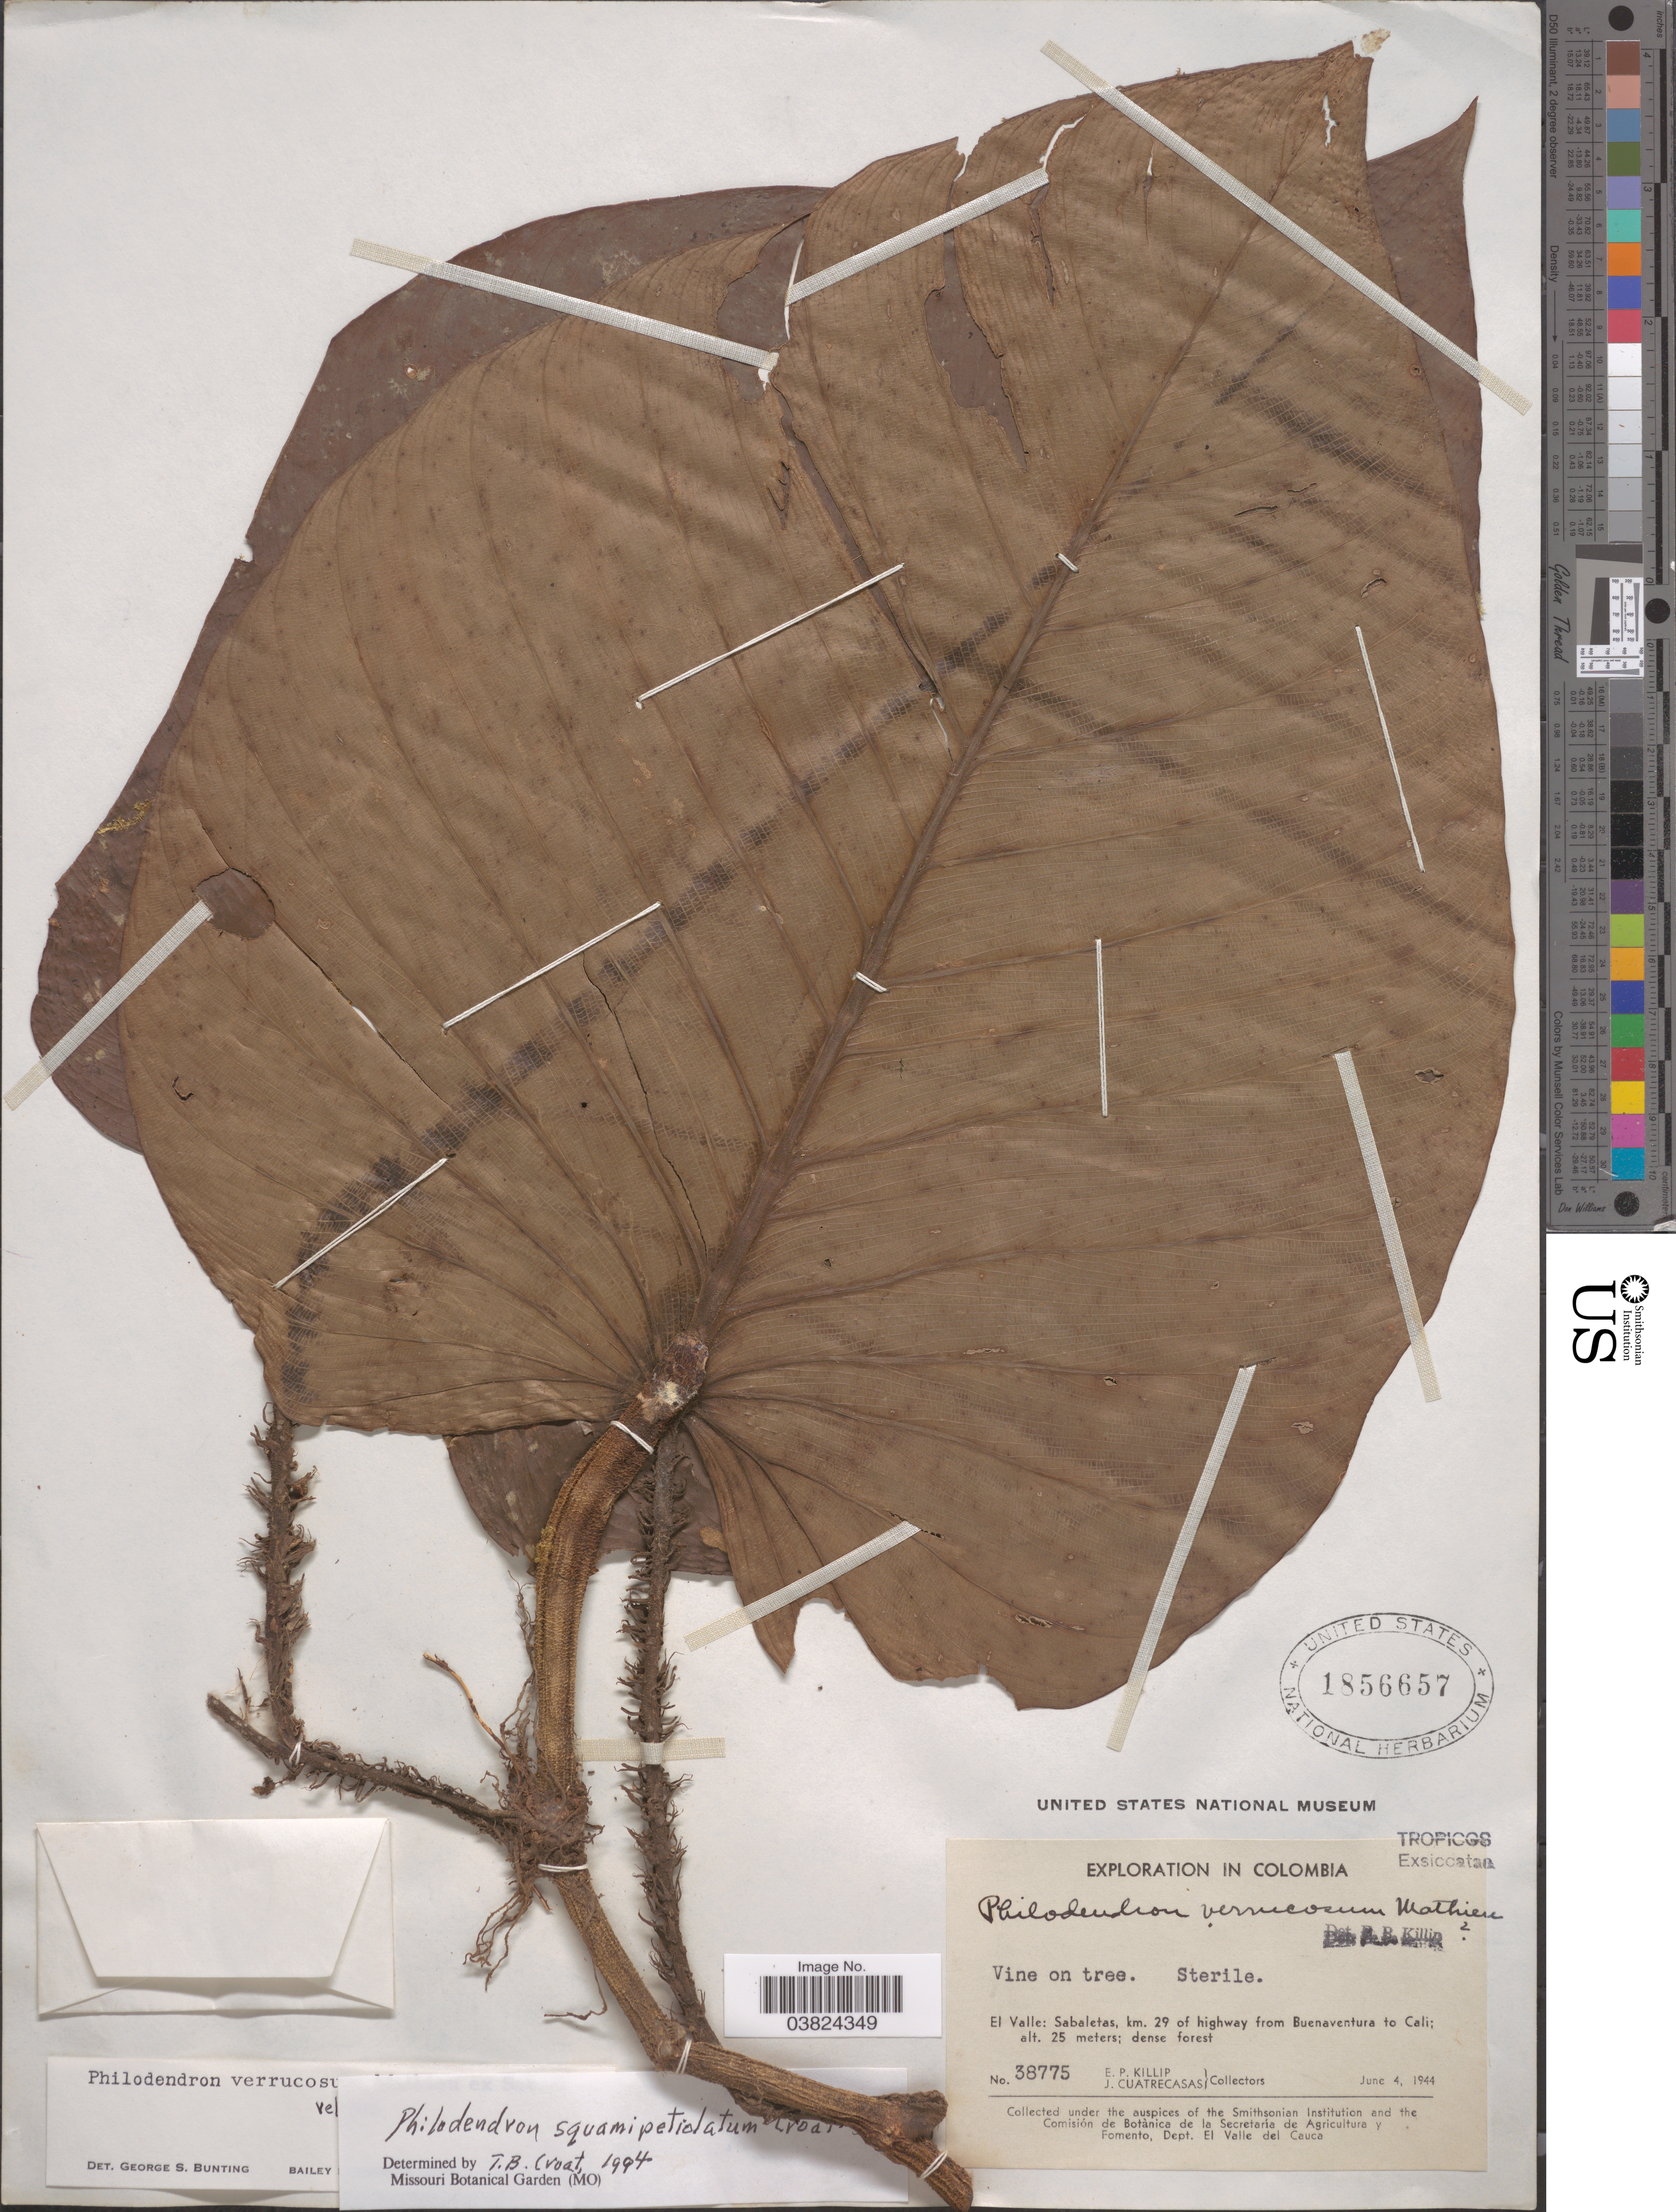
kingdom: Plantae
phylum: Tracheophyta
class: Liliopsida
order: Alismatales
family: Araceae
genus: Philodendron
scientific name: Philodendron squamipetiolatum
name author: Croat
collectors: E. P. Killip & J. Cuatrecasas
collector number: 38775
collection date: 1944-06-04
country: Colombia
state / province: Valle del Cauca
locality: El Valle: Sabaletas, km. 29 of highway from Buenaventura to Cali.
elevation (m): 25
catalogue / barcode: US 1856657